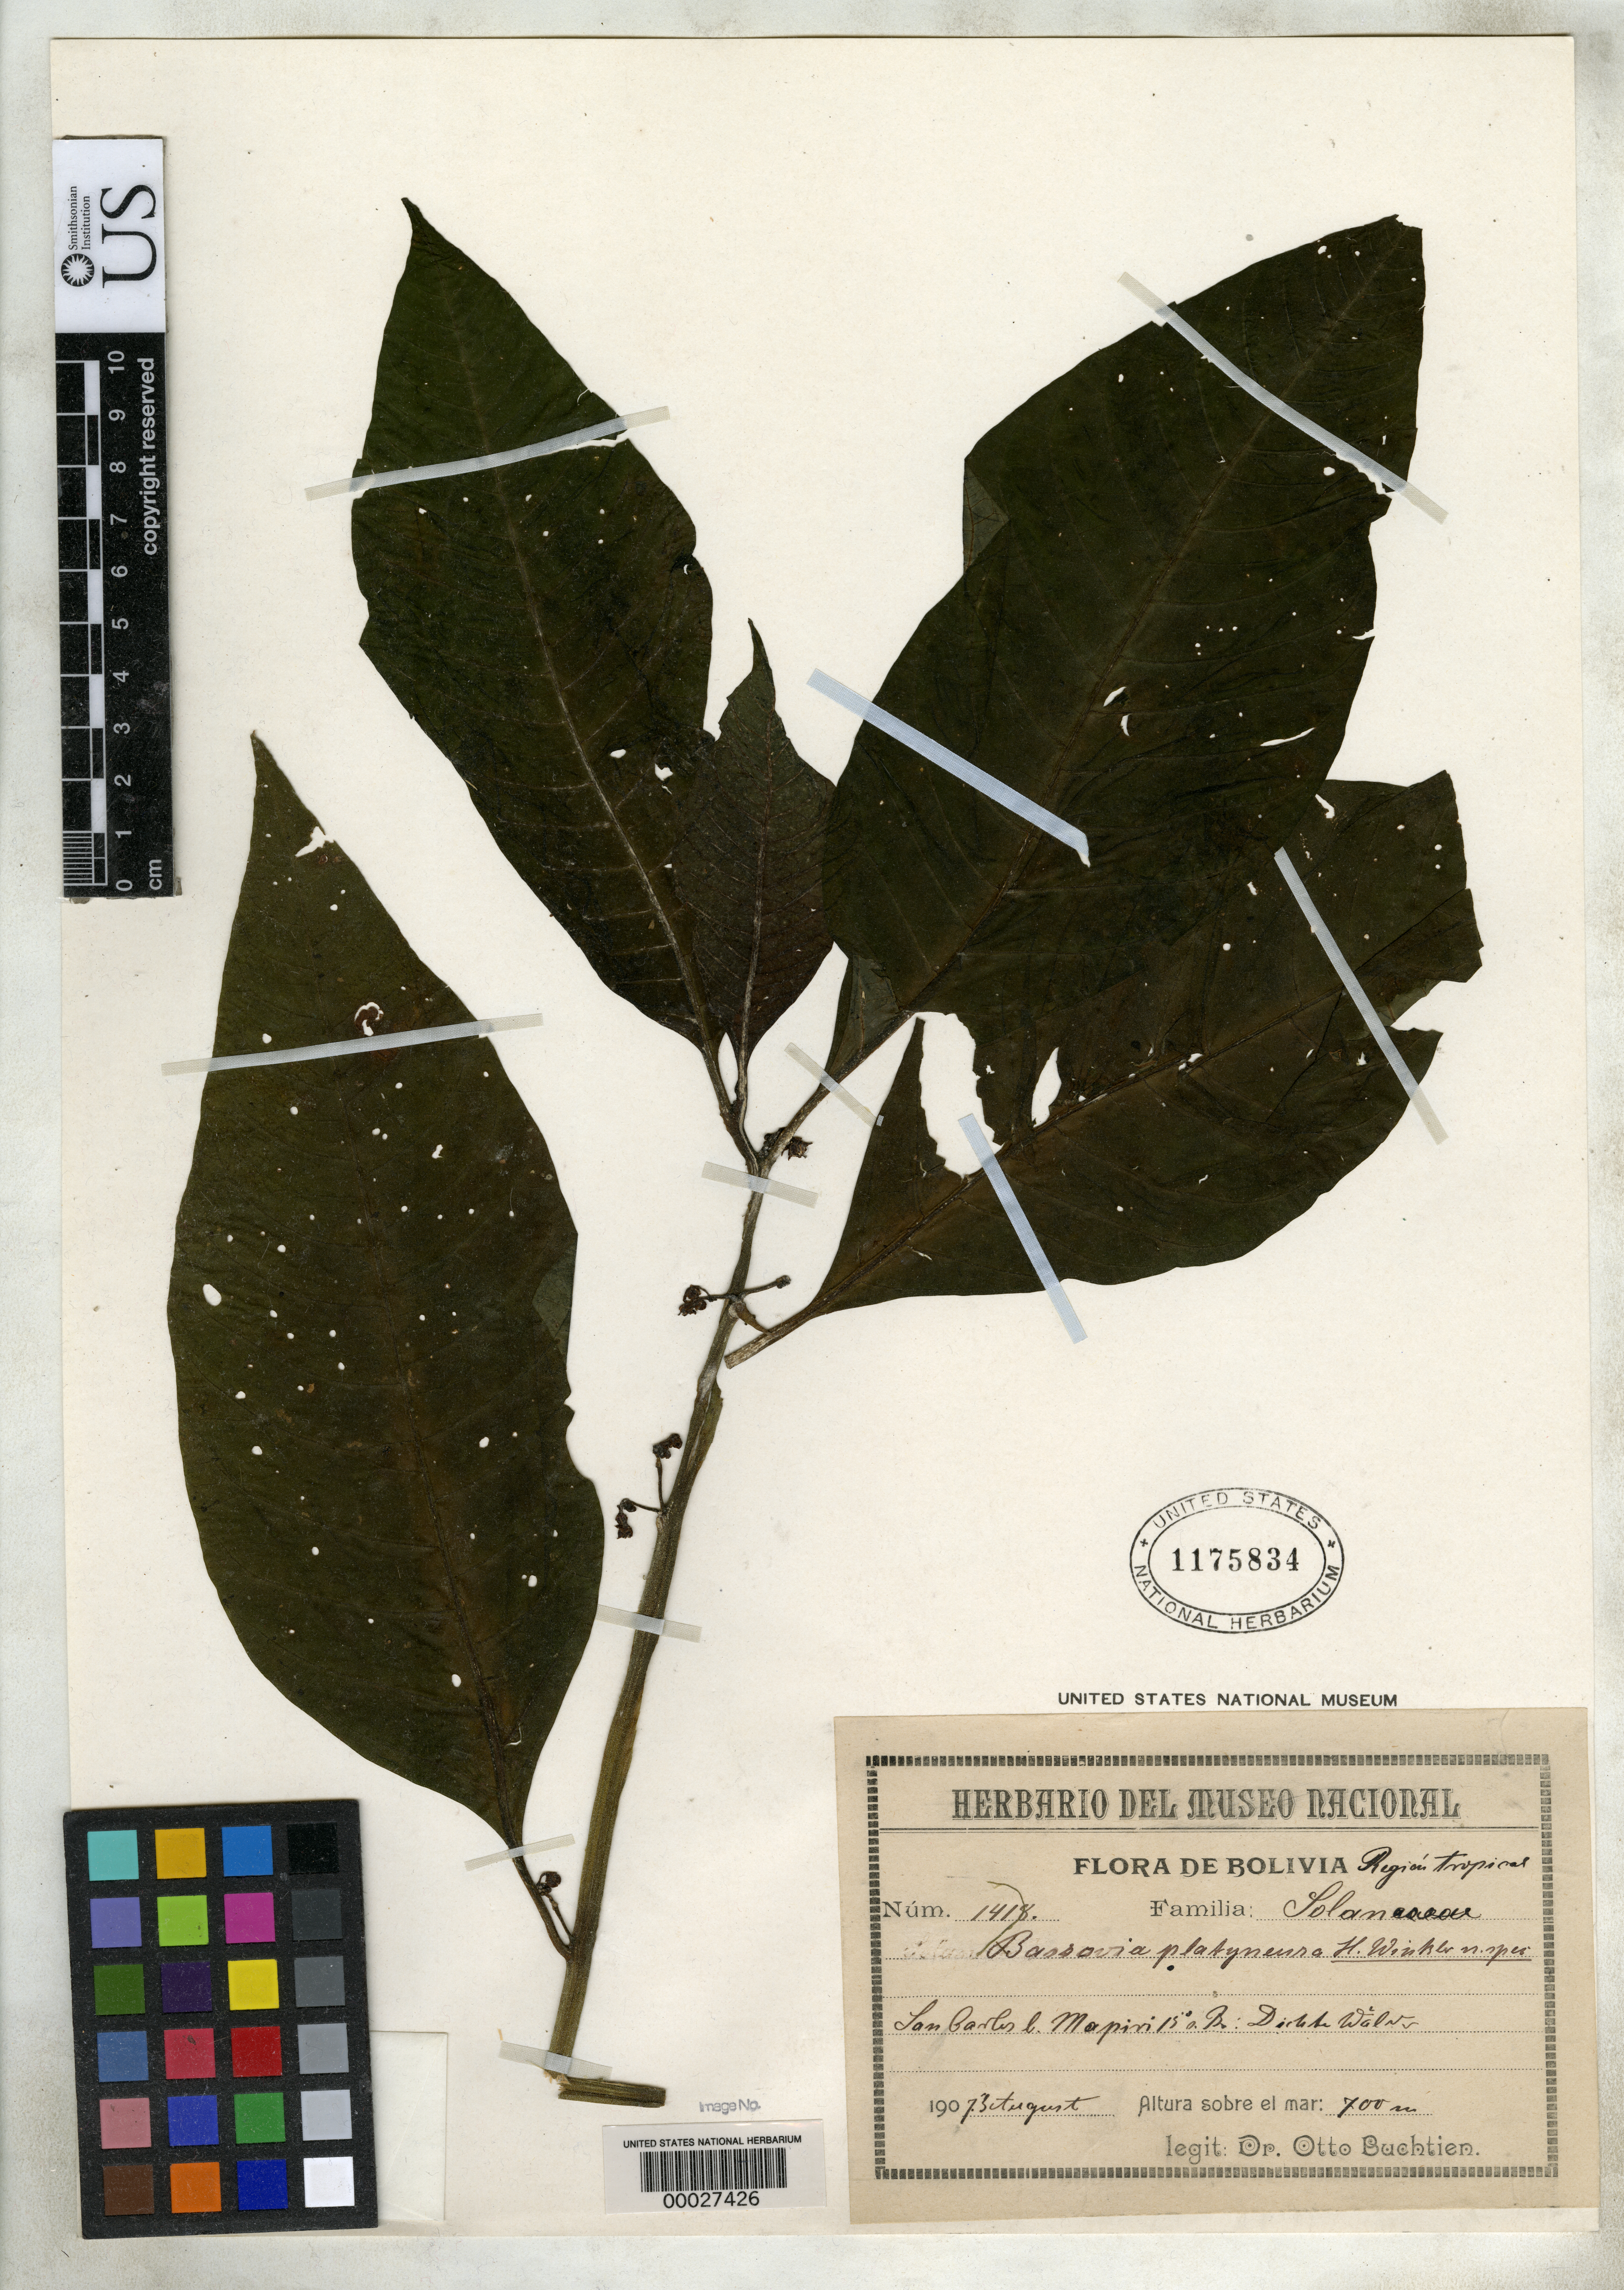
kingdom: Plantae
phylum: Tracheophyta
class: Magnoliopsida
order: Solanales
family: Solanaceae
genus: Bassovia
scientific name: Bassovia platyneura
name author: H.J.P. Winkl.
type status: Isotype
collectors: O. Buchtien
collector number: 1418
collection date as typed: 03 Aug 1907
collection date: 1907-08-03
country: Bolivia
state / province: La Paz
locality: San Carlos bei Mapiri.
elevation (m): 700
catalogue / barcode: US 1175834